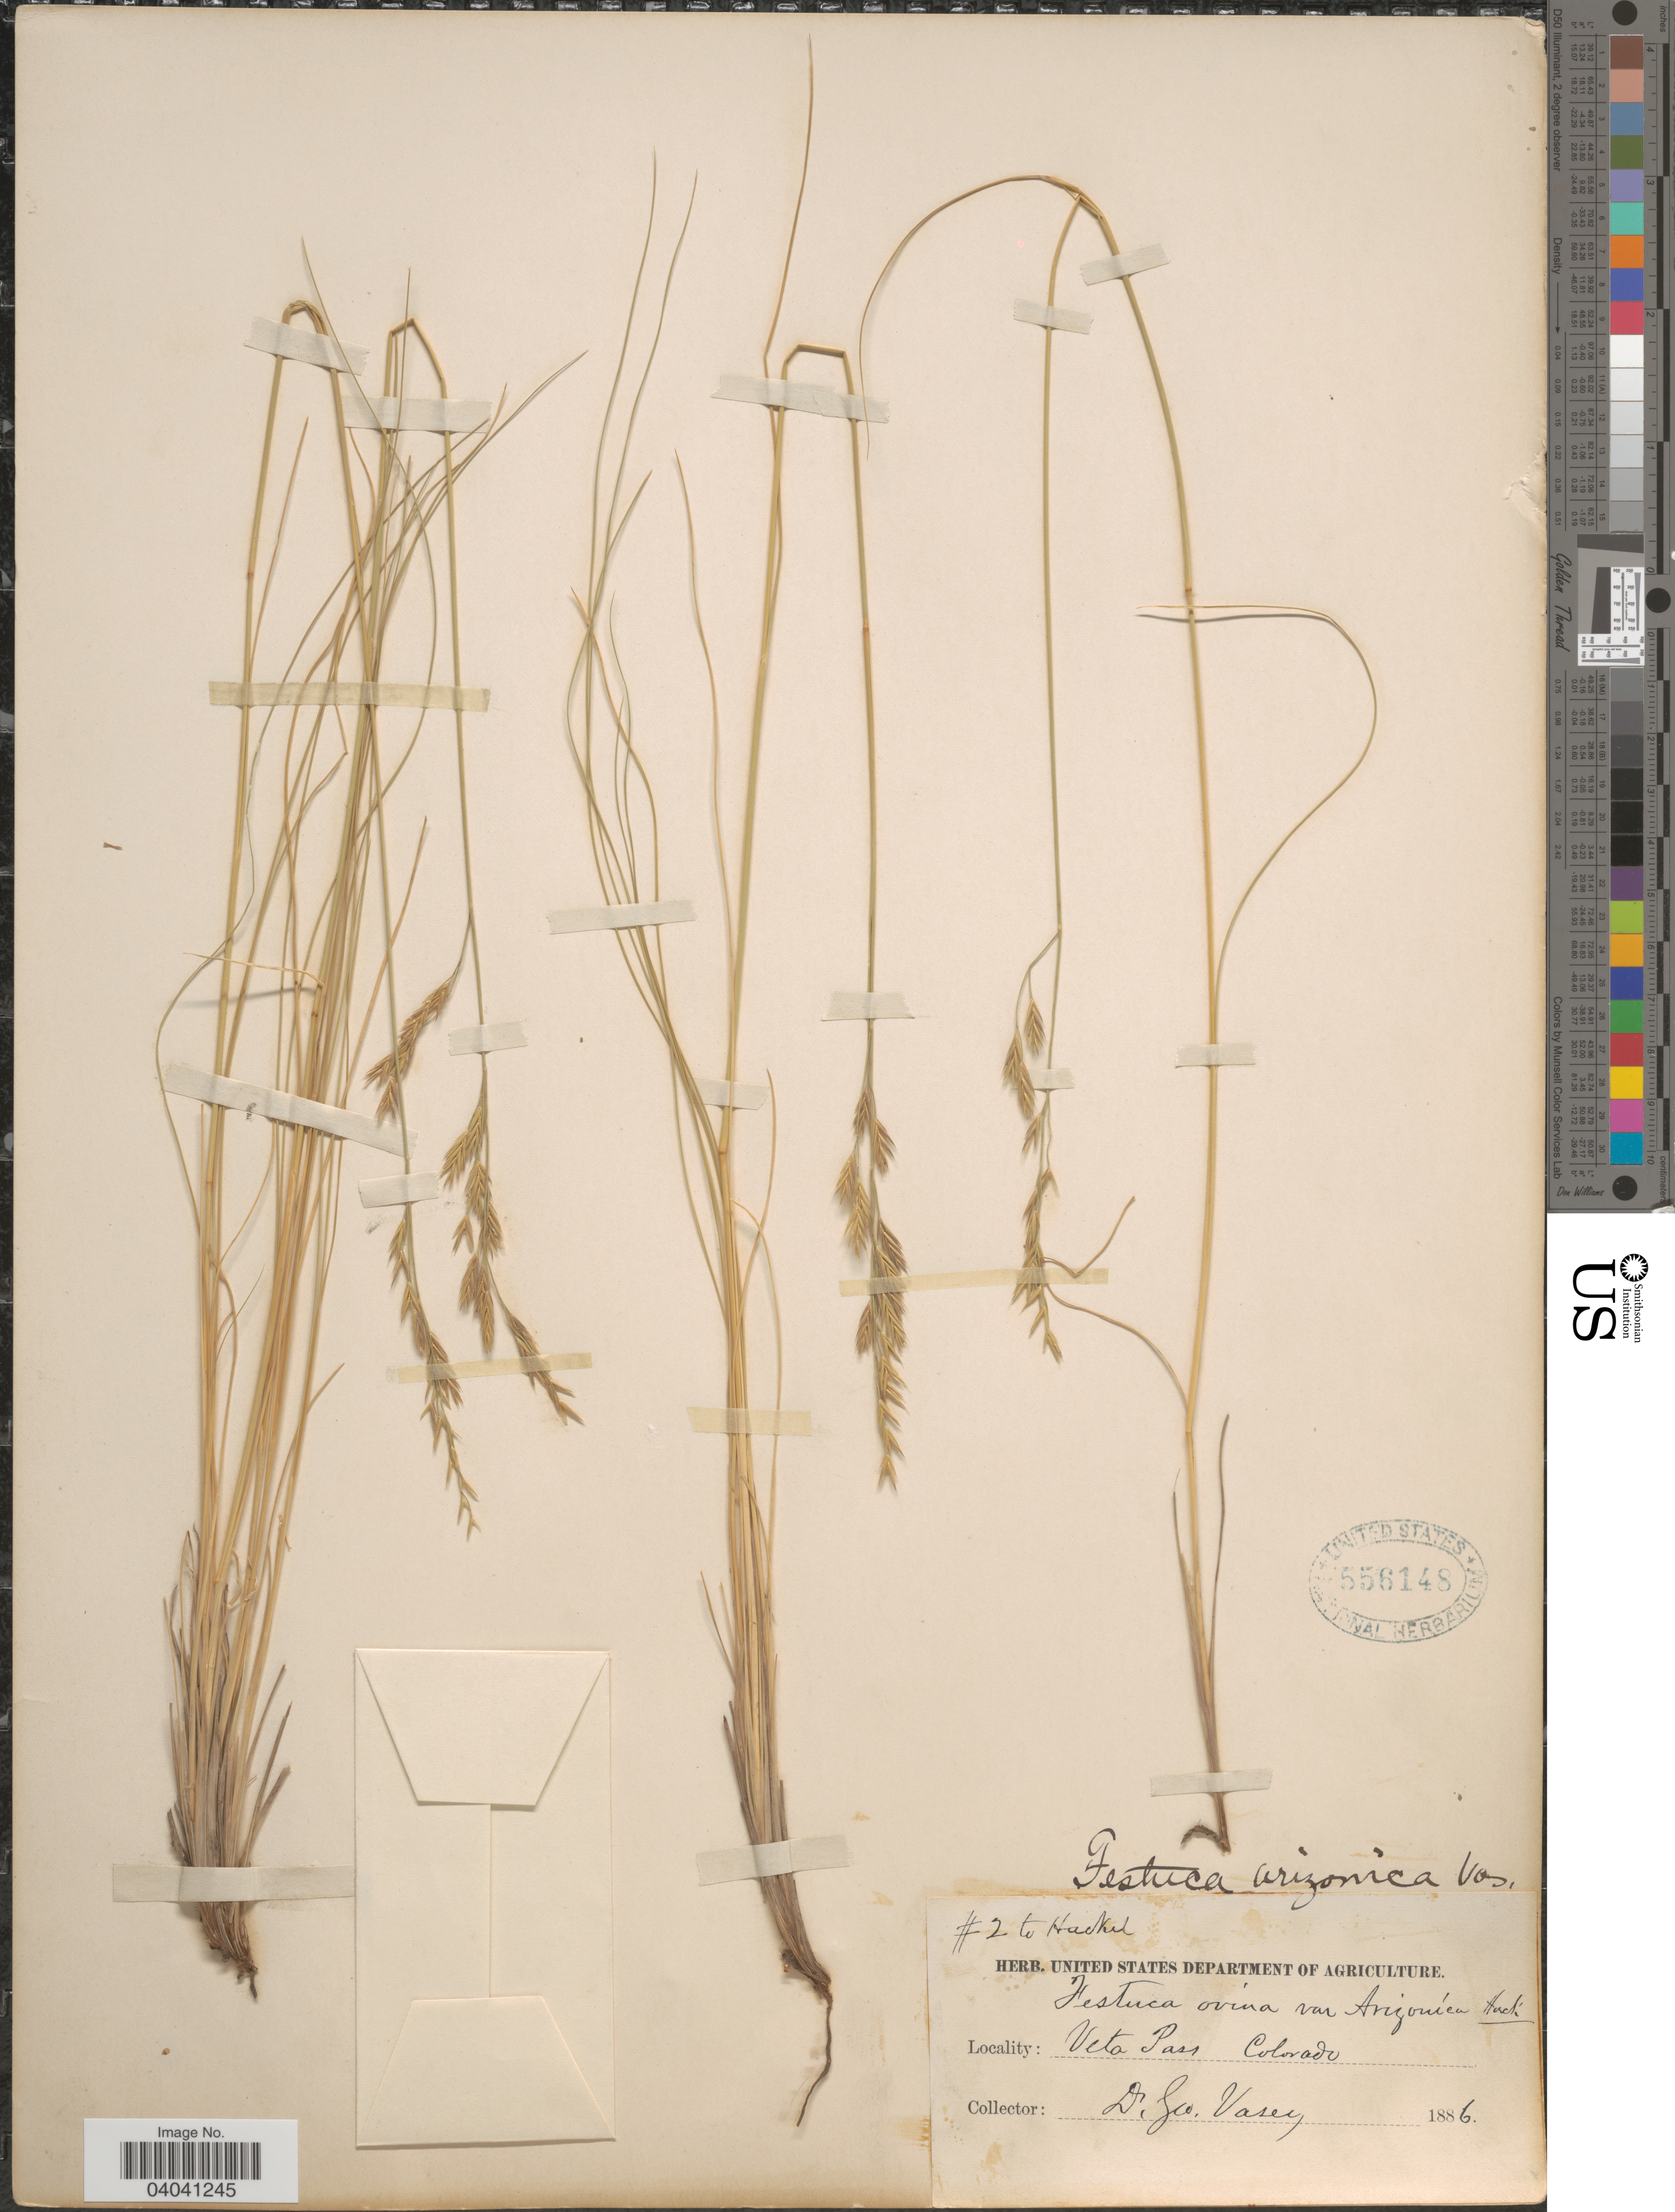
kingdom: Plantae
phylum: Tracheophyta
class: Liliopsida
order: Poales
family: Poaceae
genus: Festuca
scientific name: Festuca arizonica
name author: Vasey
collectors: G. R. Vasey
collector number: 2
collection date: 1886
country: United States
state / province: Colorado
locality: Veta Pass.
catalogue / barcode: US 556148